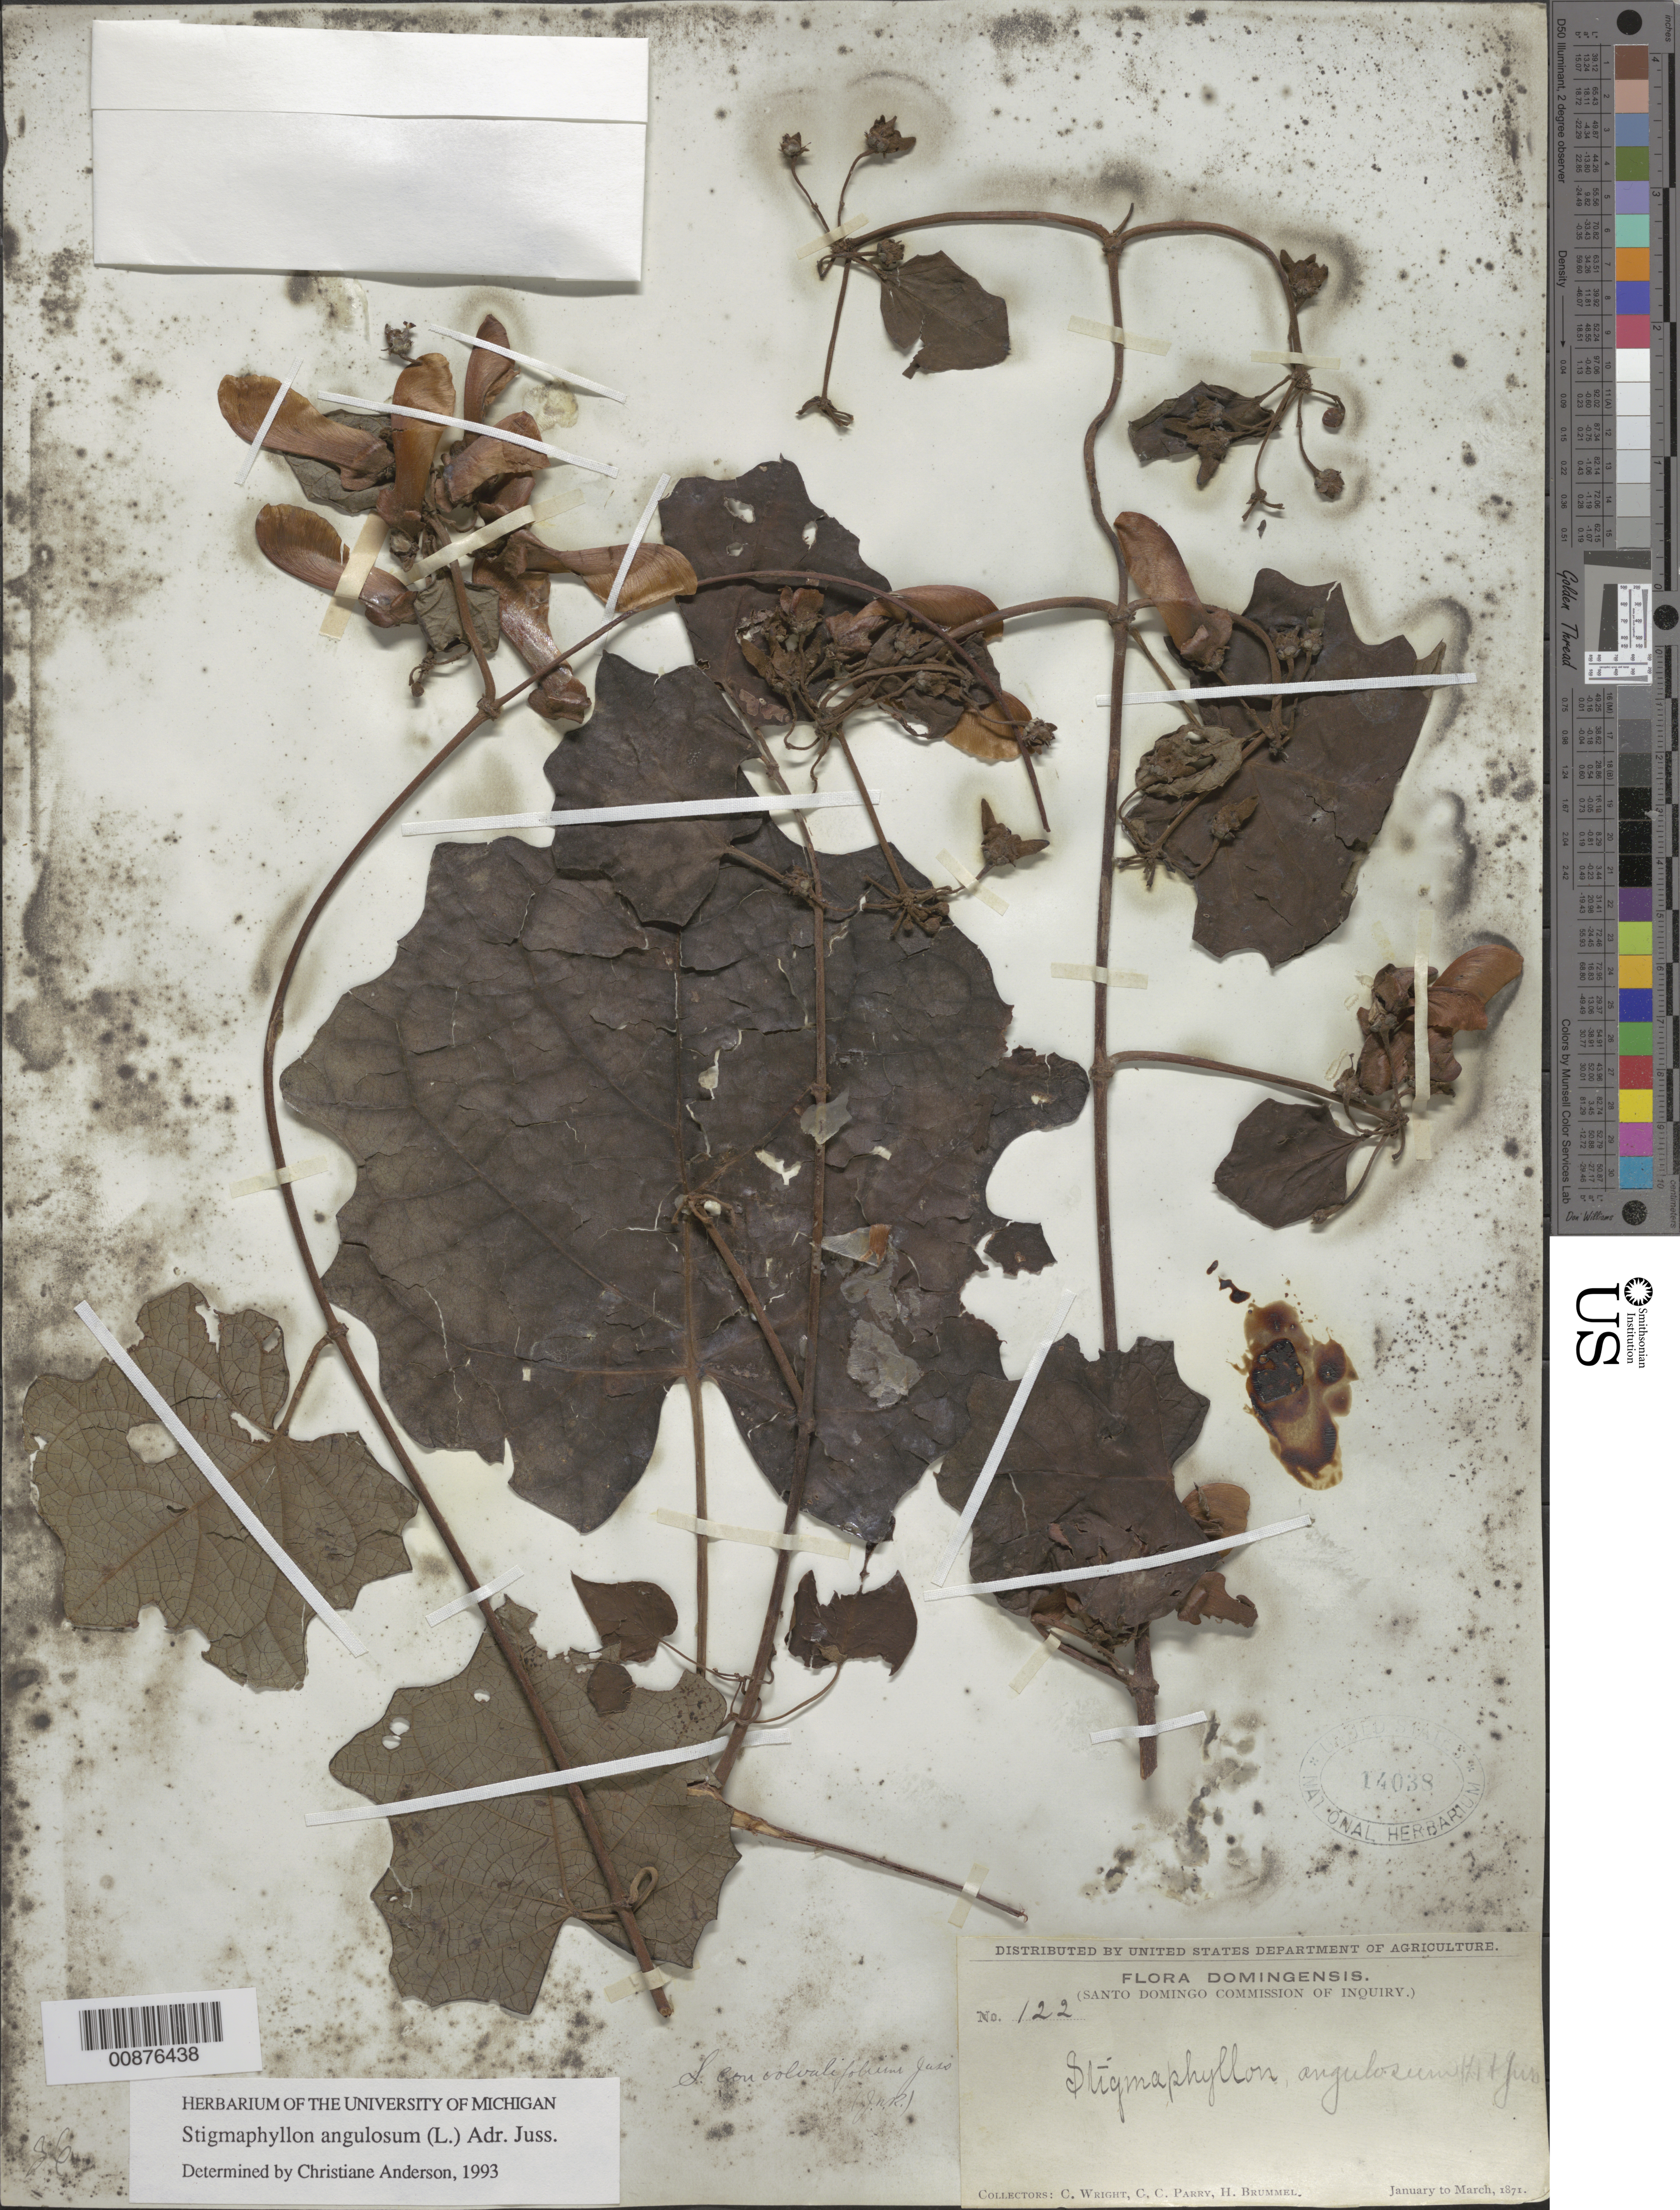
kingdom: Plantae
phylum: Tracheophyta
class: Magnoliopsida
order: Malpighiales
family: Malpighiaceae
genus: Stigmaphyllon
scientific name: Stigmaphyllon angulosum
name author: (L.) A. Juss.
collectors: C. Wright, C. C. Parry & H. Brummel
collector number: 122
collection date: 1871-01/1871-03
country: Dominican Republic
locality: Domingensis.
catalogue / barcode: US 14038